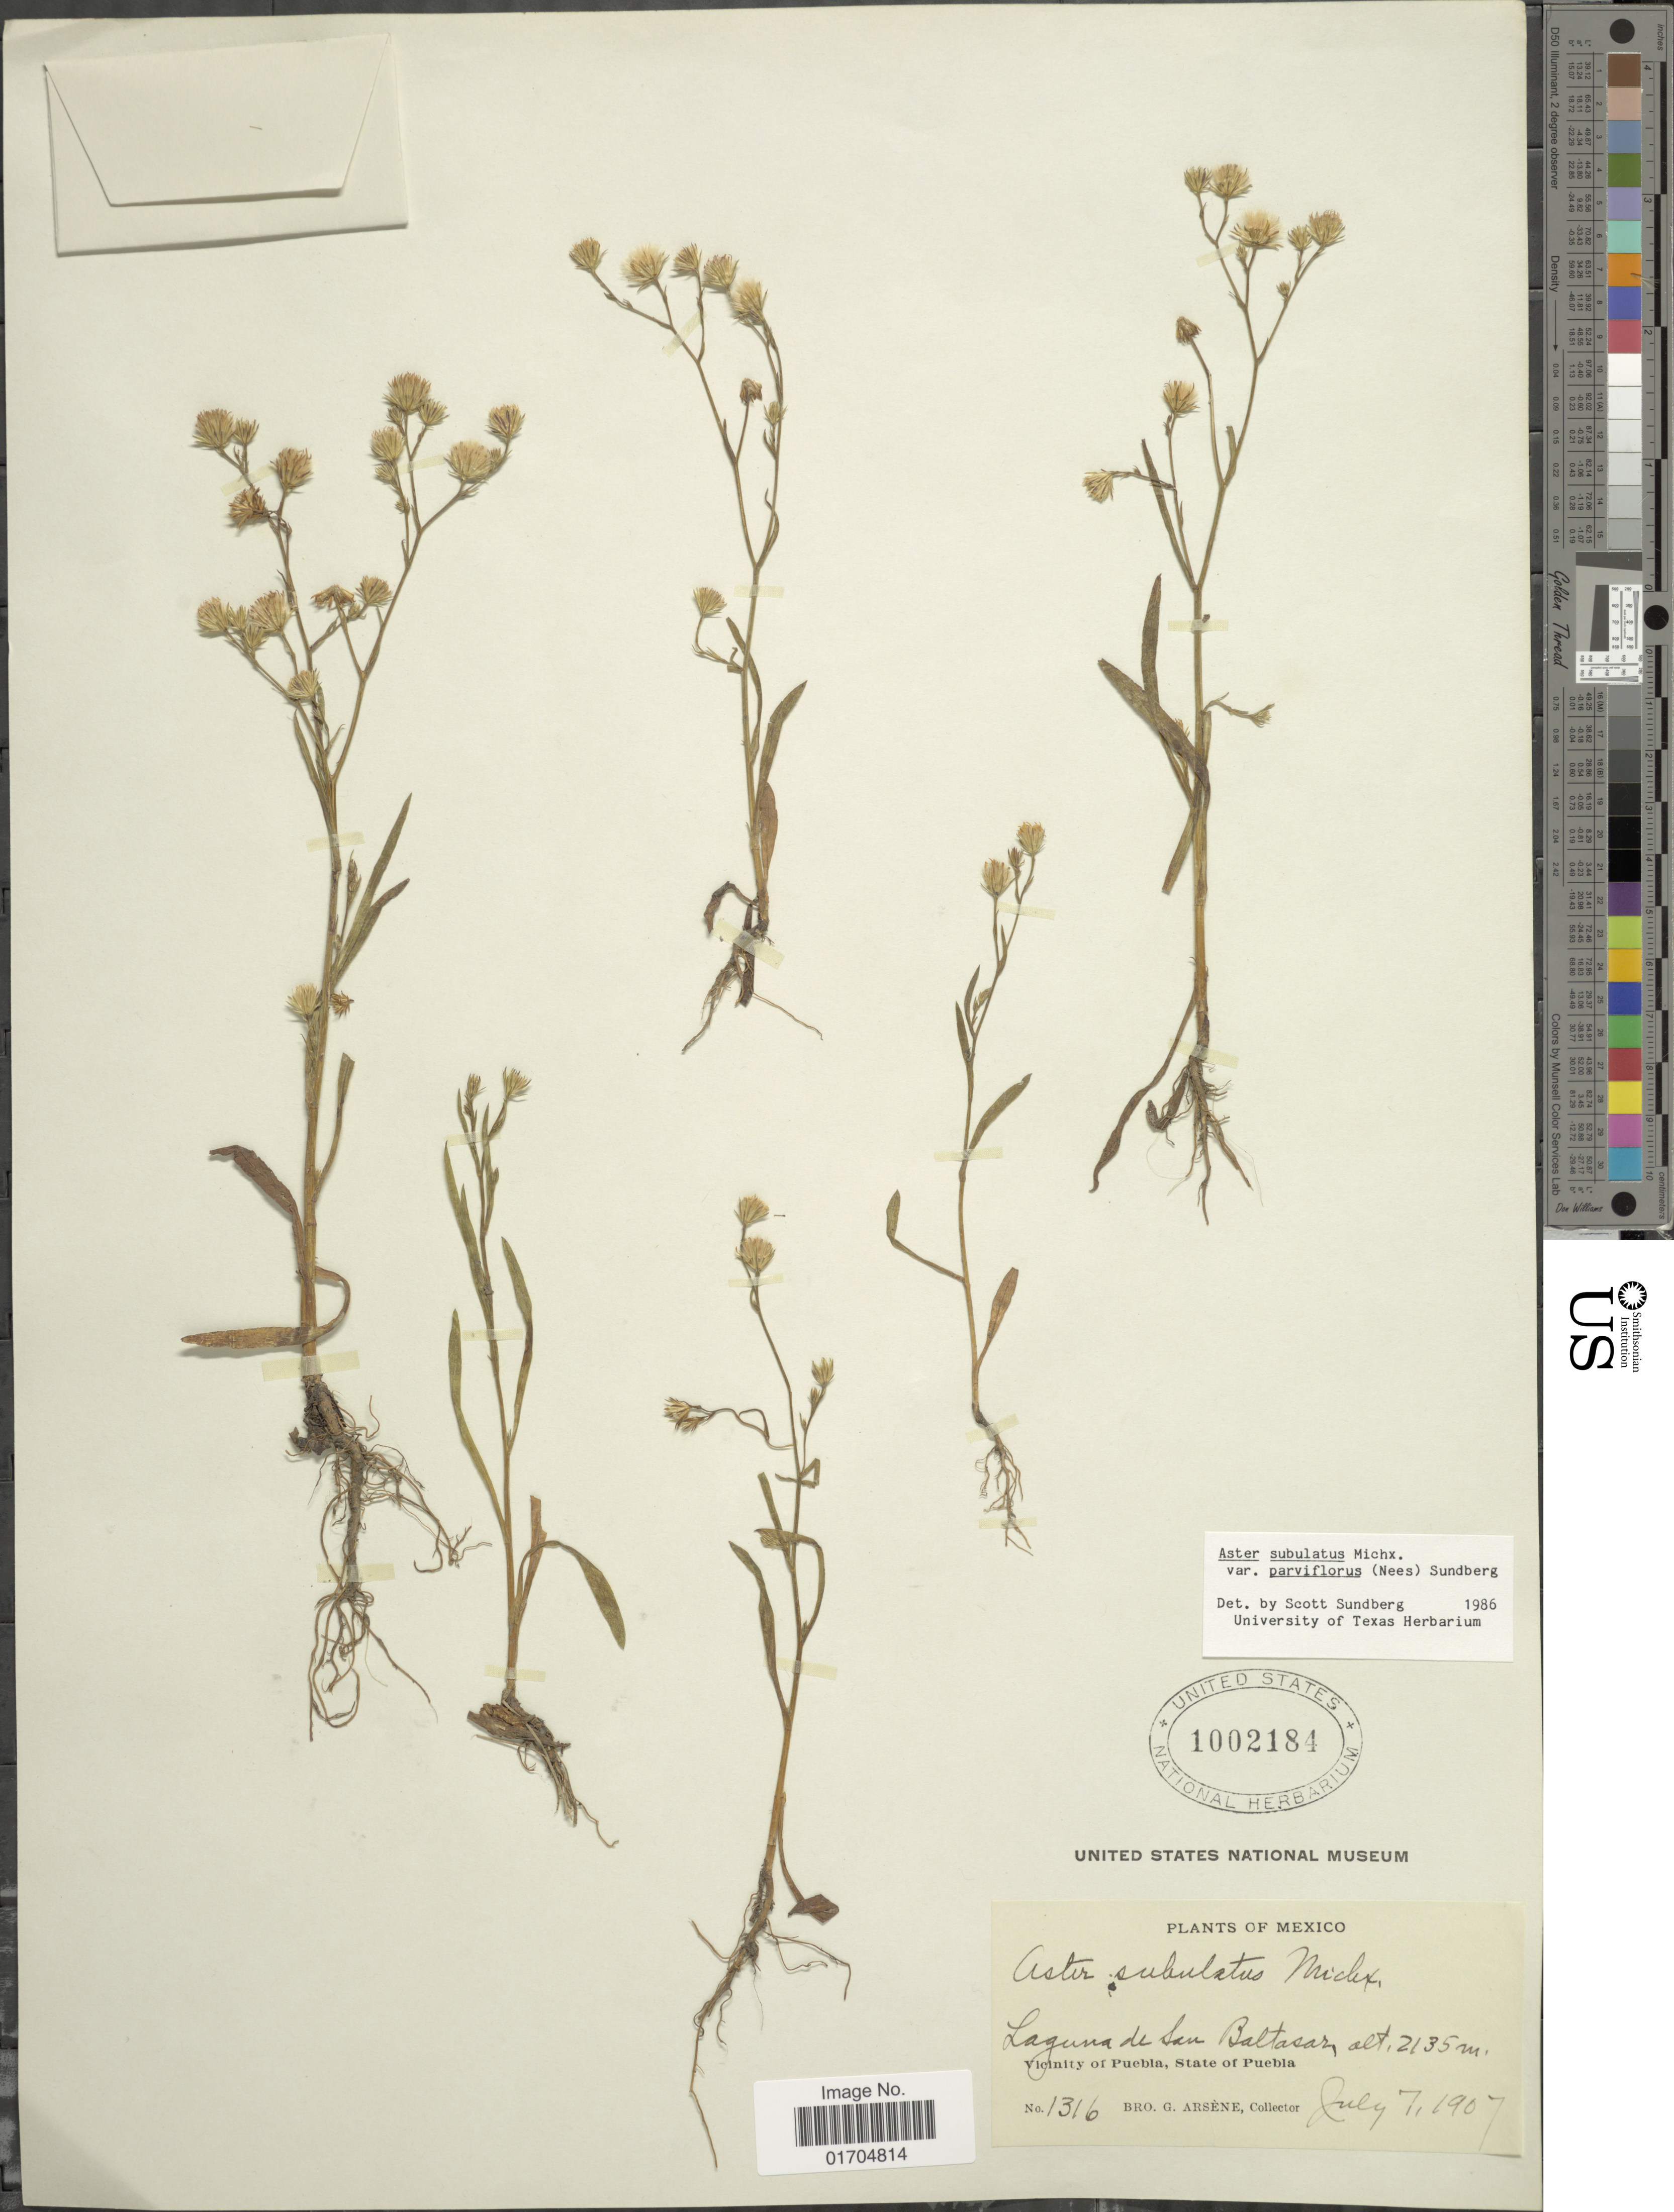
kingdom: Plantae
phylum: Tracheophyta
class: Magnoliopsida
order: Asterales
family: Asteraceae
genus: Symphyotrichum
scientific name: Symphyotrichum subulatum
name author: (Michx.) G.L. Nesom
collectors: Bro. G. Arsène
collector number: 1316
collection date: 1907-07-07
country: Mexico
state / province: Puebla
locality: Laguna de San Baltasar, Vicinity of Puebla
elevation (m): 2135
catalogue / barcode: US 1002184